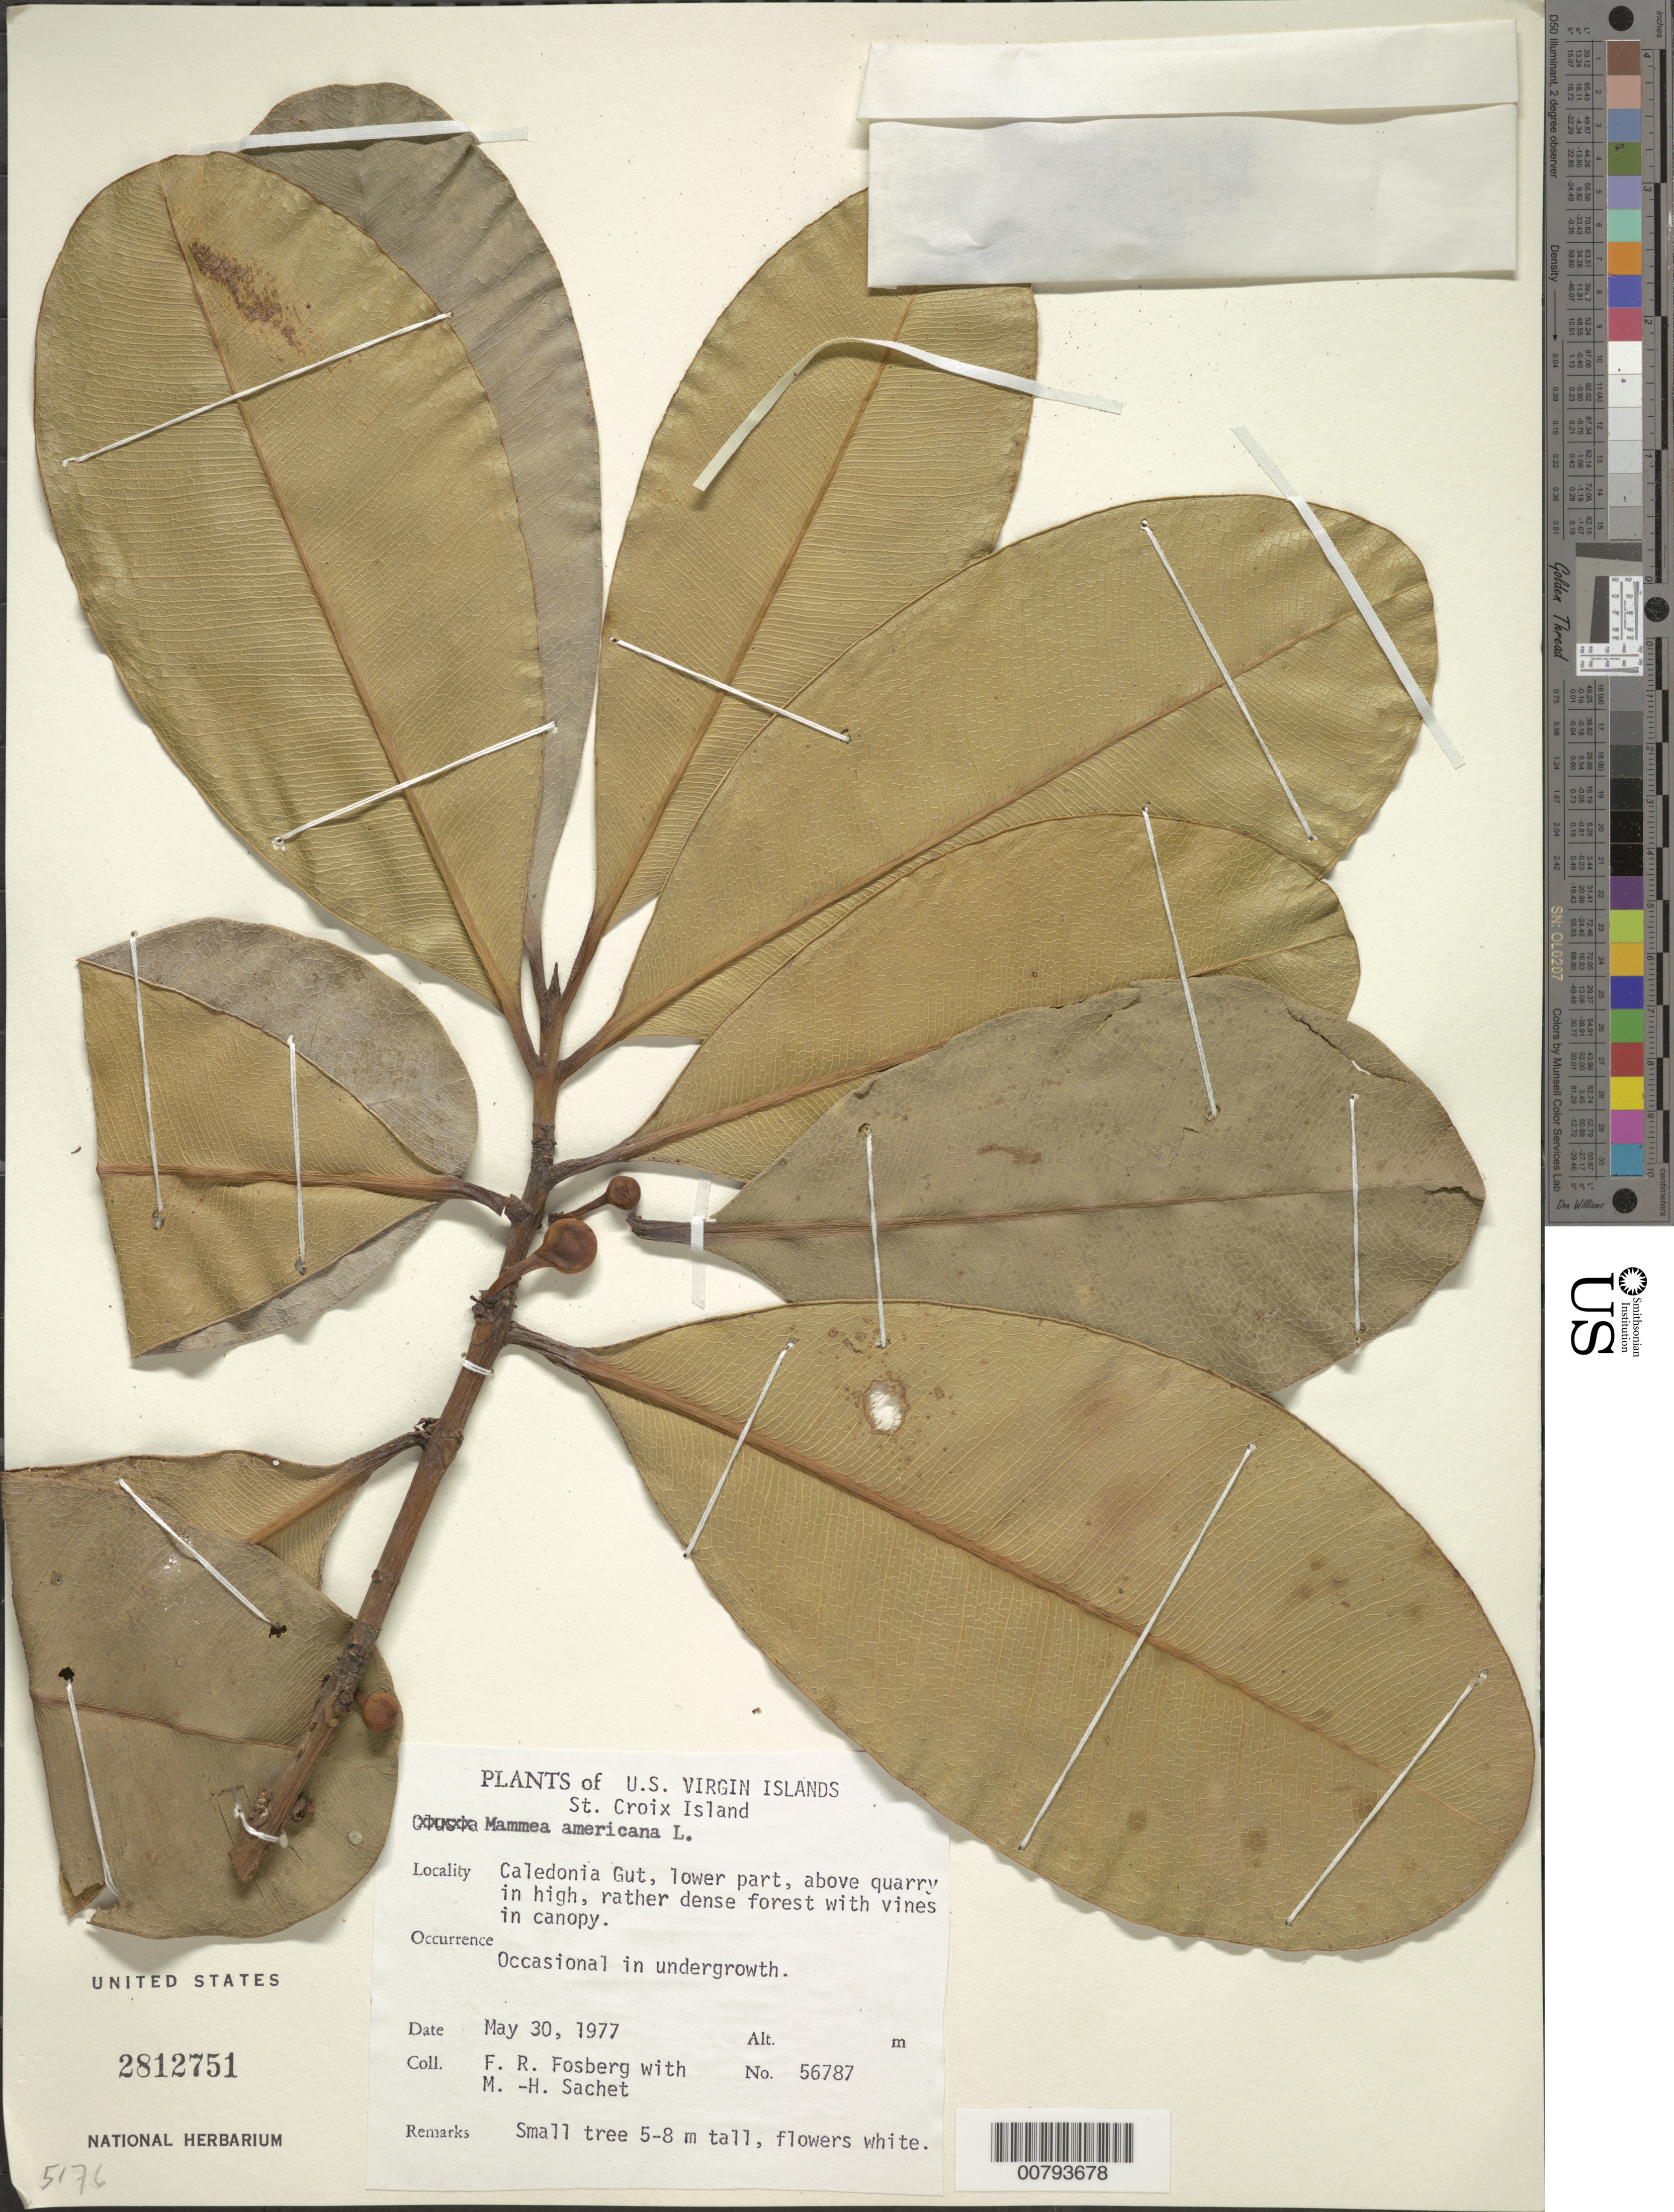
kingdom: Plantae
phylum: Tracheophyta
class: Magnoliopsida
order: Malpighiales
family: Calophyllaceae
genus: Mammea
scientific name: Mammea americana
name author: L.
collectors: F. R. Fosberg & M.-H. Sachet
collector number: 56787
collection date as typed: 30 May 1977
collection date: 1977-05-30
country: U.S. Virgin Islands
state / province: St. Croix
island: St. Croix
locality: Caledonia Gut, lower part, above quarry in forest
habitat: Forest undergrowth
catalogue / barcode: US 2812751